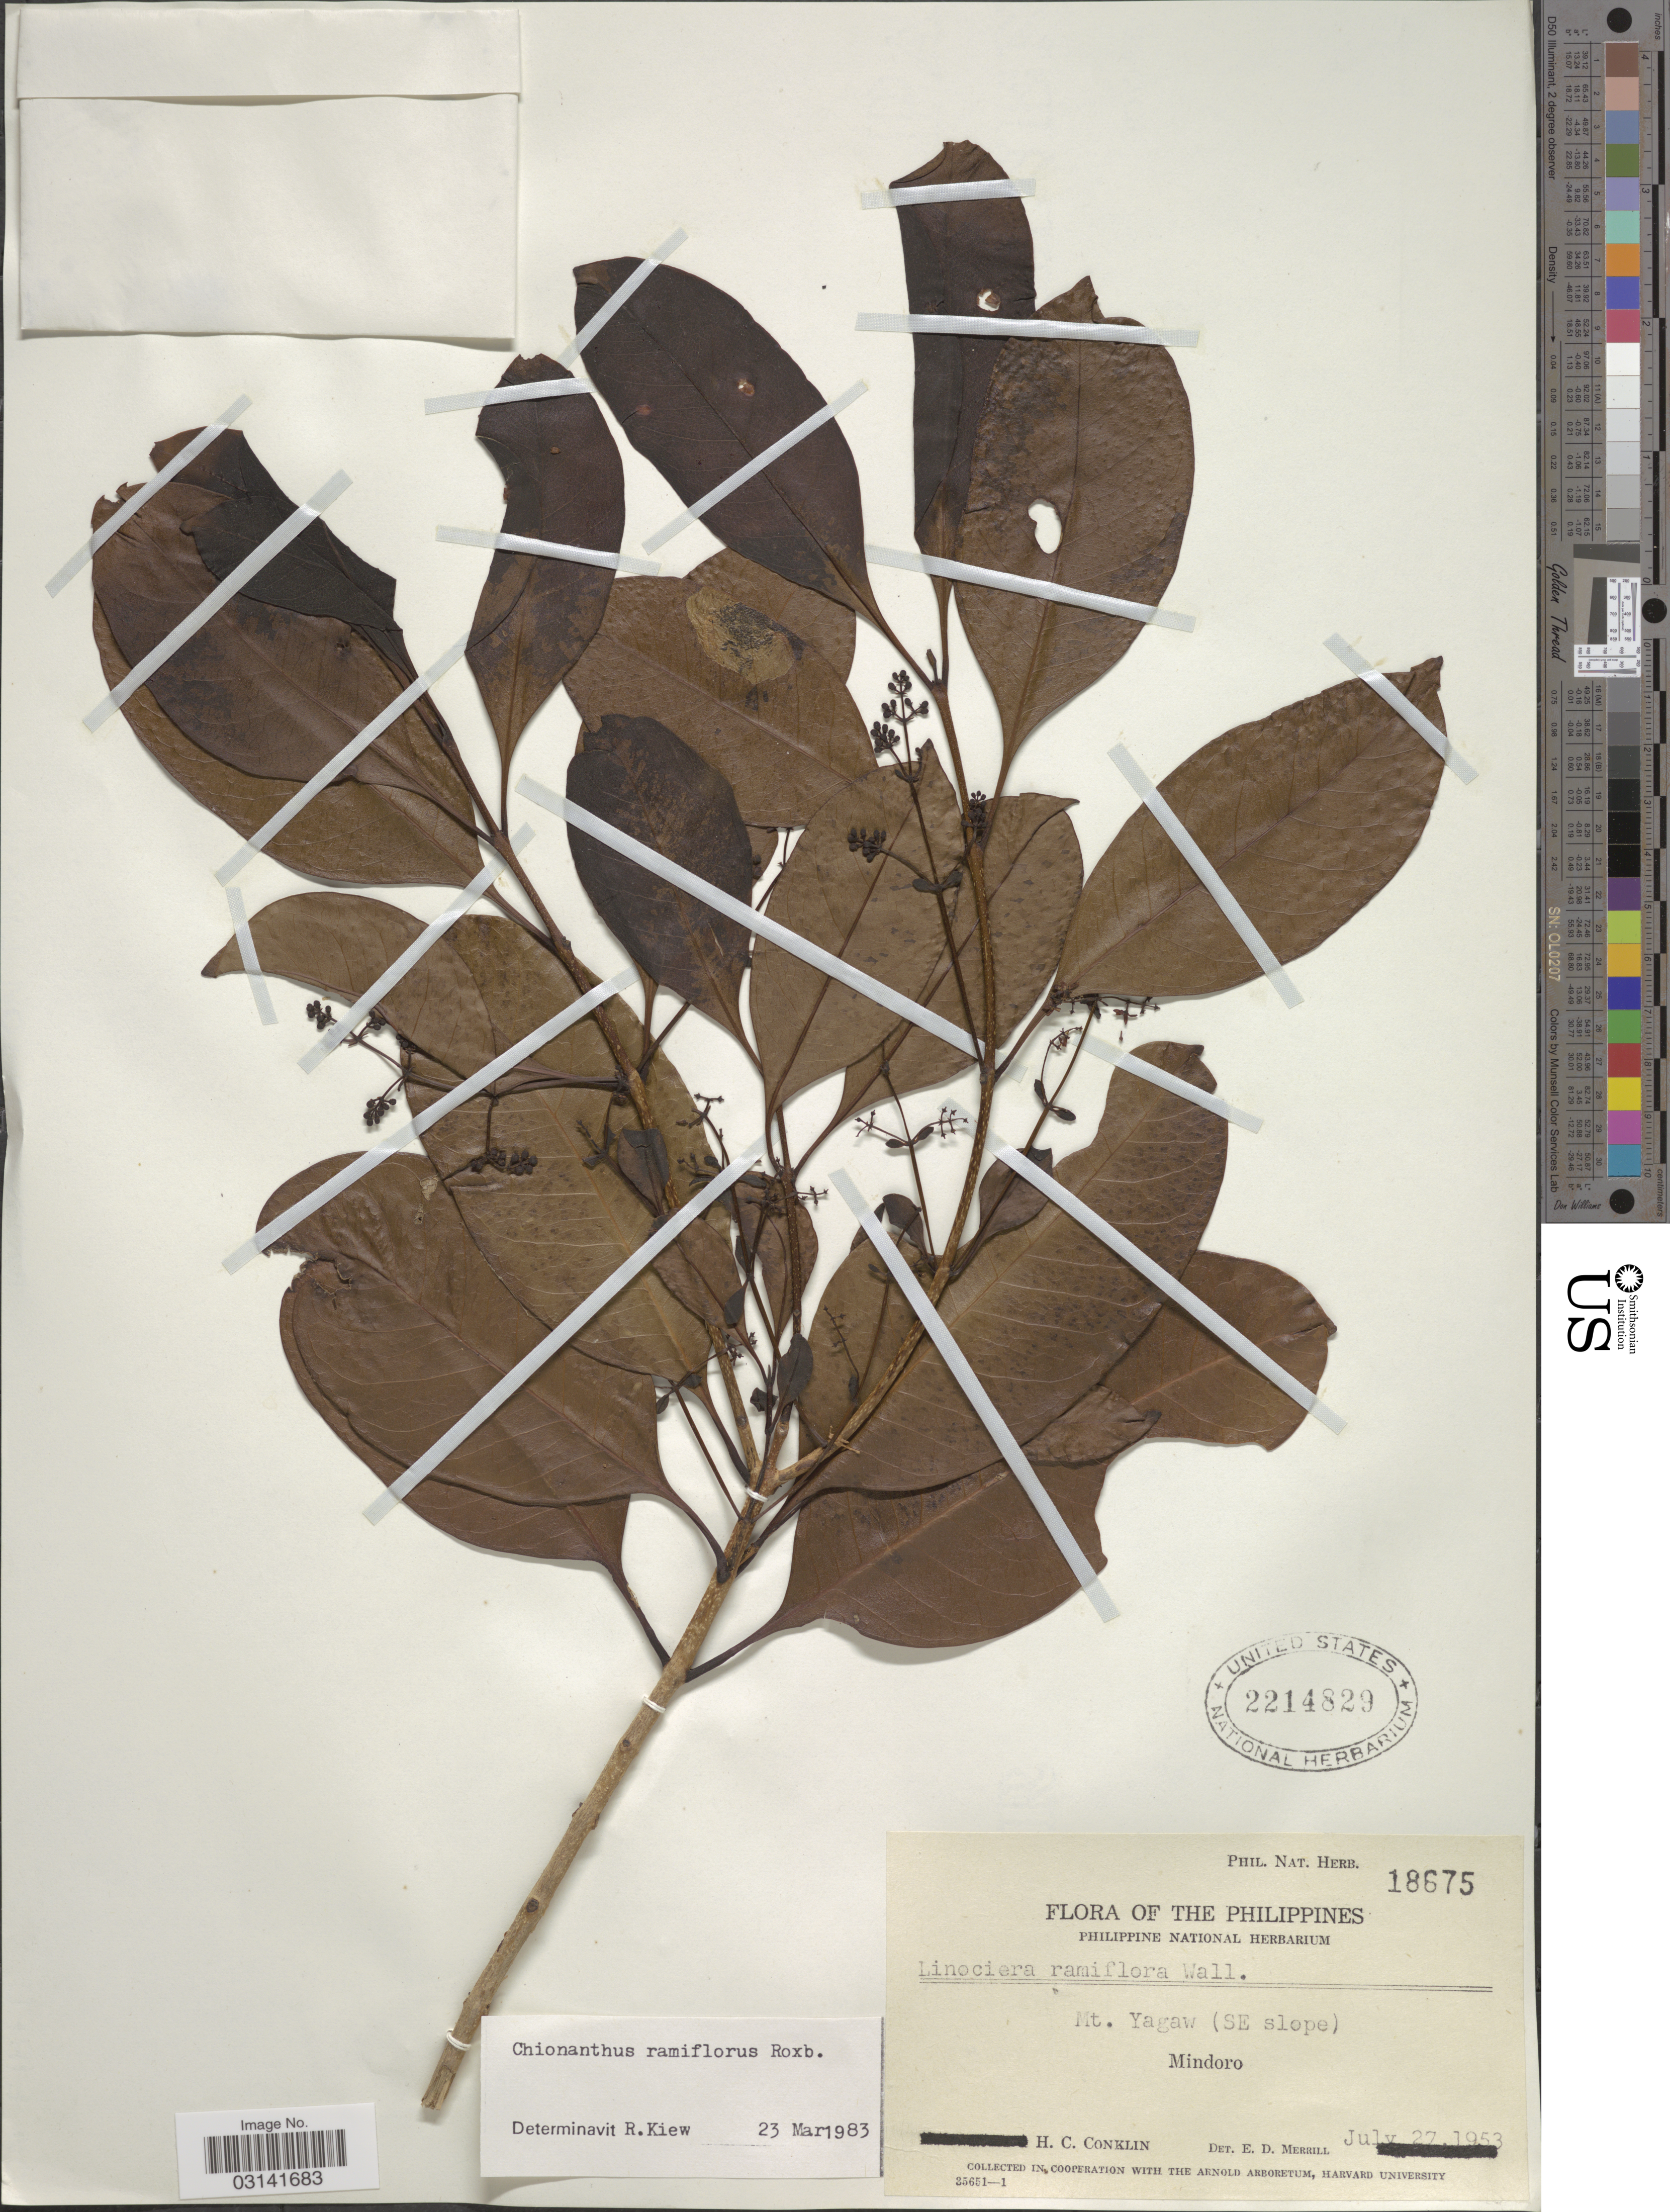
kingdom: Plantae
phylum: Tracheophyta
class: Magnoliopsida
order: Lamiales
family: Oleaceae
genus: Chionanthus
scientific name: Chionanthus ramiflorus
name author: Roxb.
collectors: H. Conklin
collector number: Phil. Nat. Herb. 18675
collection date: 1953-07-27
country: Philippines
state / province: Mimaropa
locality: Mt. Yagaw (SE slope). Mindoro.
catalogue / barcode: US 2214829